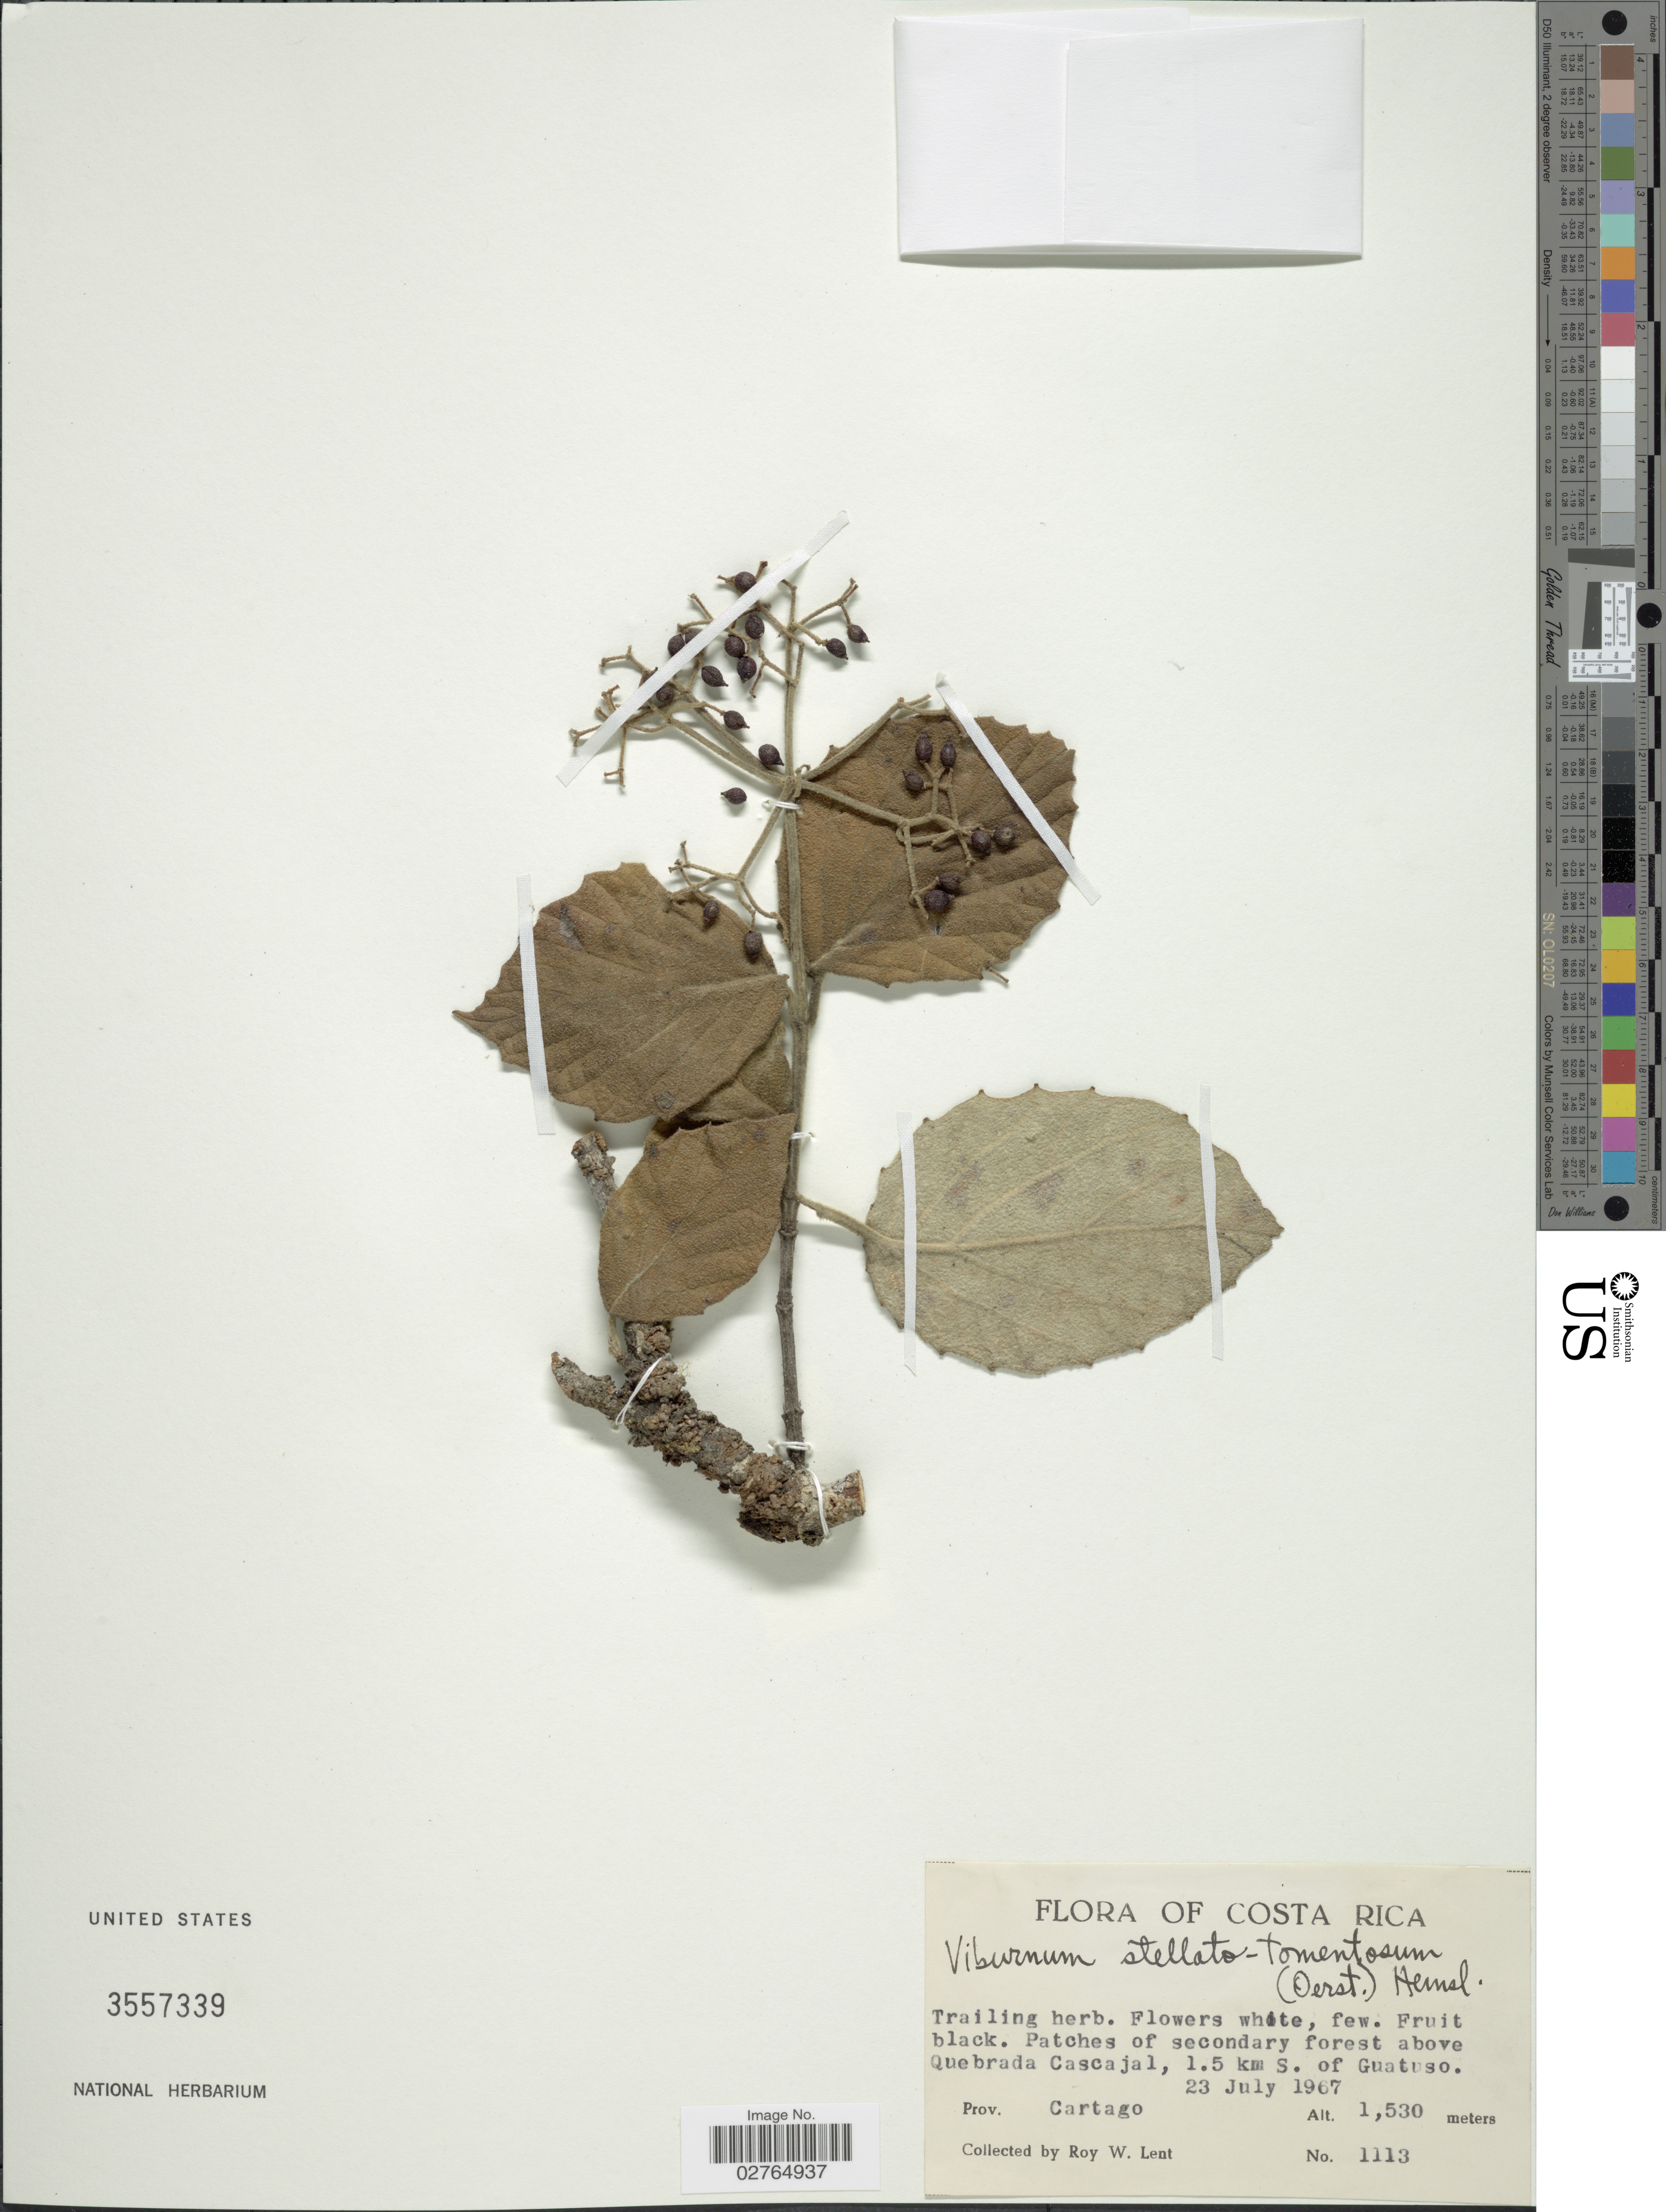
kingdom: Plantae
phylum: Tracheophyta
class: Magnoliopsida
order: Dipsacales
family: Viburnaceae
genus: Viburnum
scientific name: Viburnum stellatotomentosum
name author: (Oerst.) Hemsl.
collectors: R. W. Lent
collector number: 1113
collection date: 1967-07-23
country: Costa Rica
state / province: Cartago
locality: Patches of secondary forest above Quebrada Cascajal, 1.5 km S. of Guatuso.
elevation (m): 1530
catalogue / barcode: US 3557339